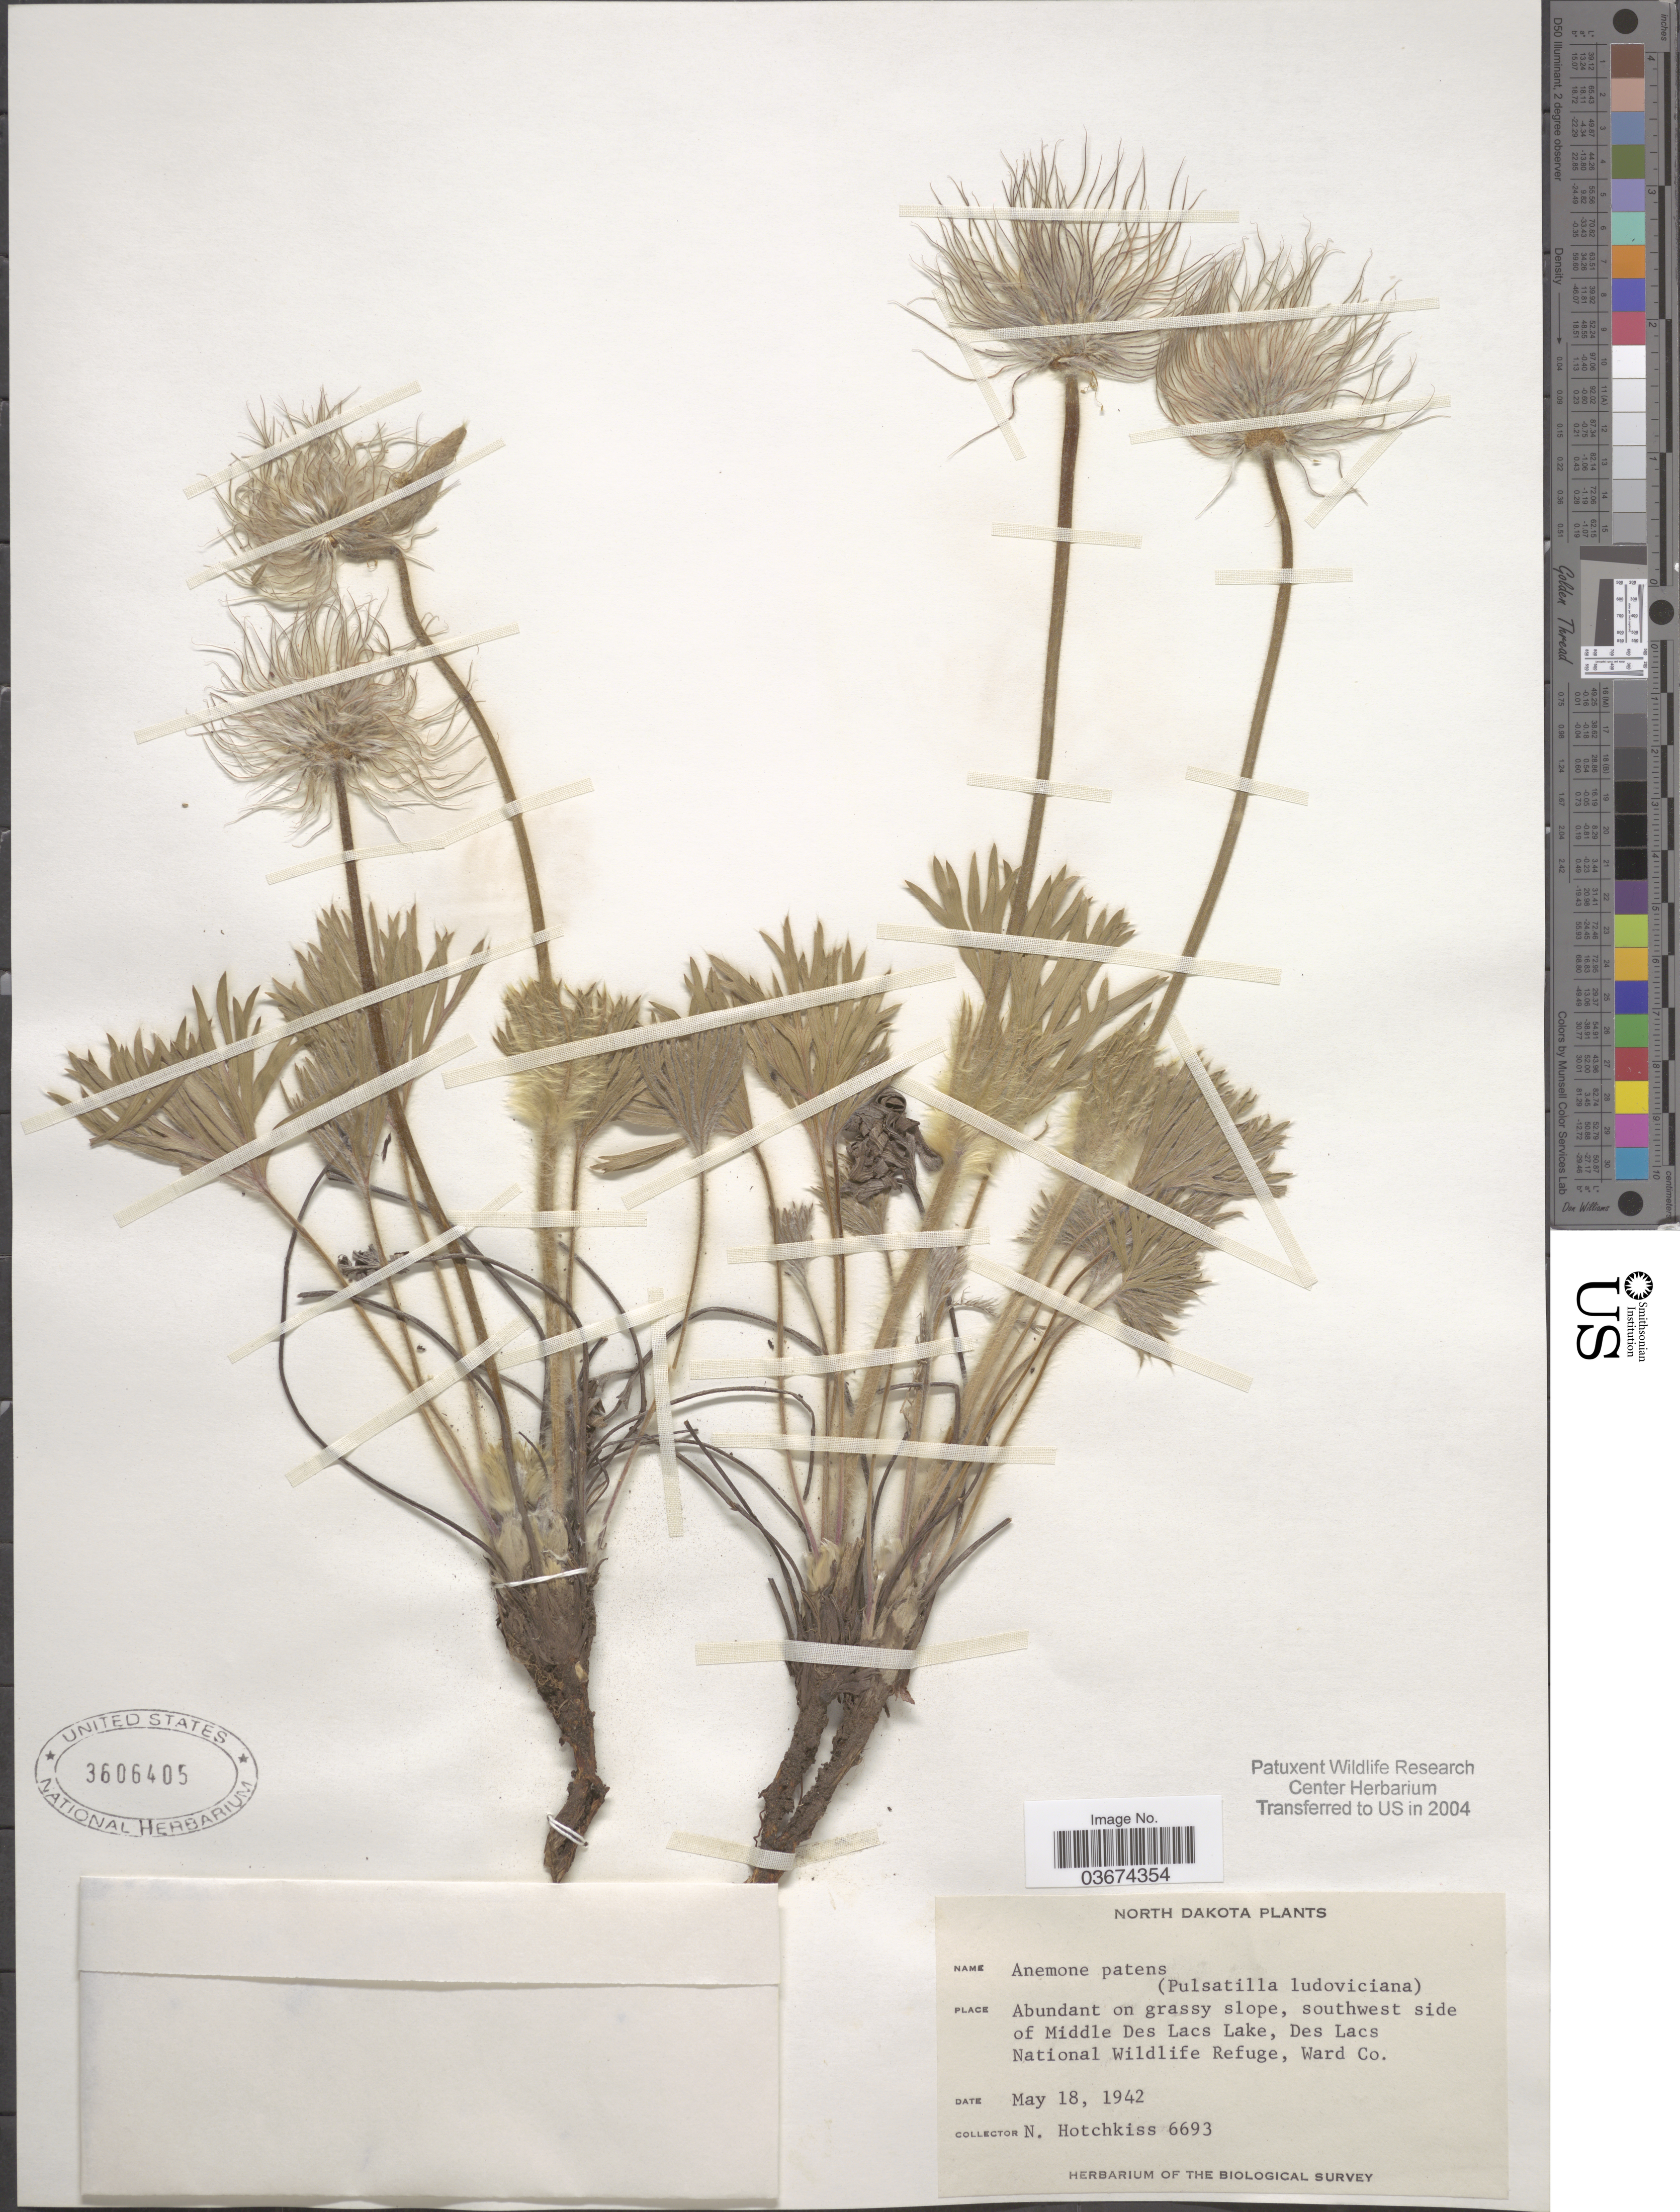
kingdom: Plantae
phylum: Tracheophyta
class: Magnoliopsida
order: Ranunculales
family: Ranunculaceae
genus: Pulsatilla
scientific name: Pulsatilla nuttalliana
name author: (DC.) Bercht. & J. Presl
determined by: Strong, Mark T., (BOT), Smithsonian Institution - National Museum of Natural History (UNITED STATES)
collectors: N. Hotchkiss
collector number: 6693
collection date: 1942-05-18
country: United States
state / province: North Dakota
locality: Southwest side of Middle Des Lacs lake, Des Lacs National Wildlife Refuge, Ward Co.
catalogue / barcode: US 3606405